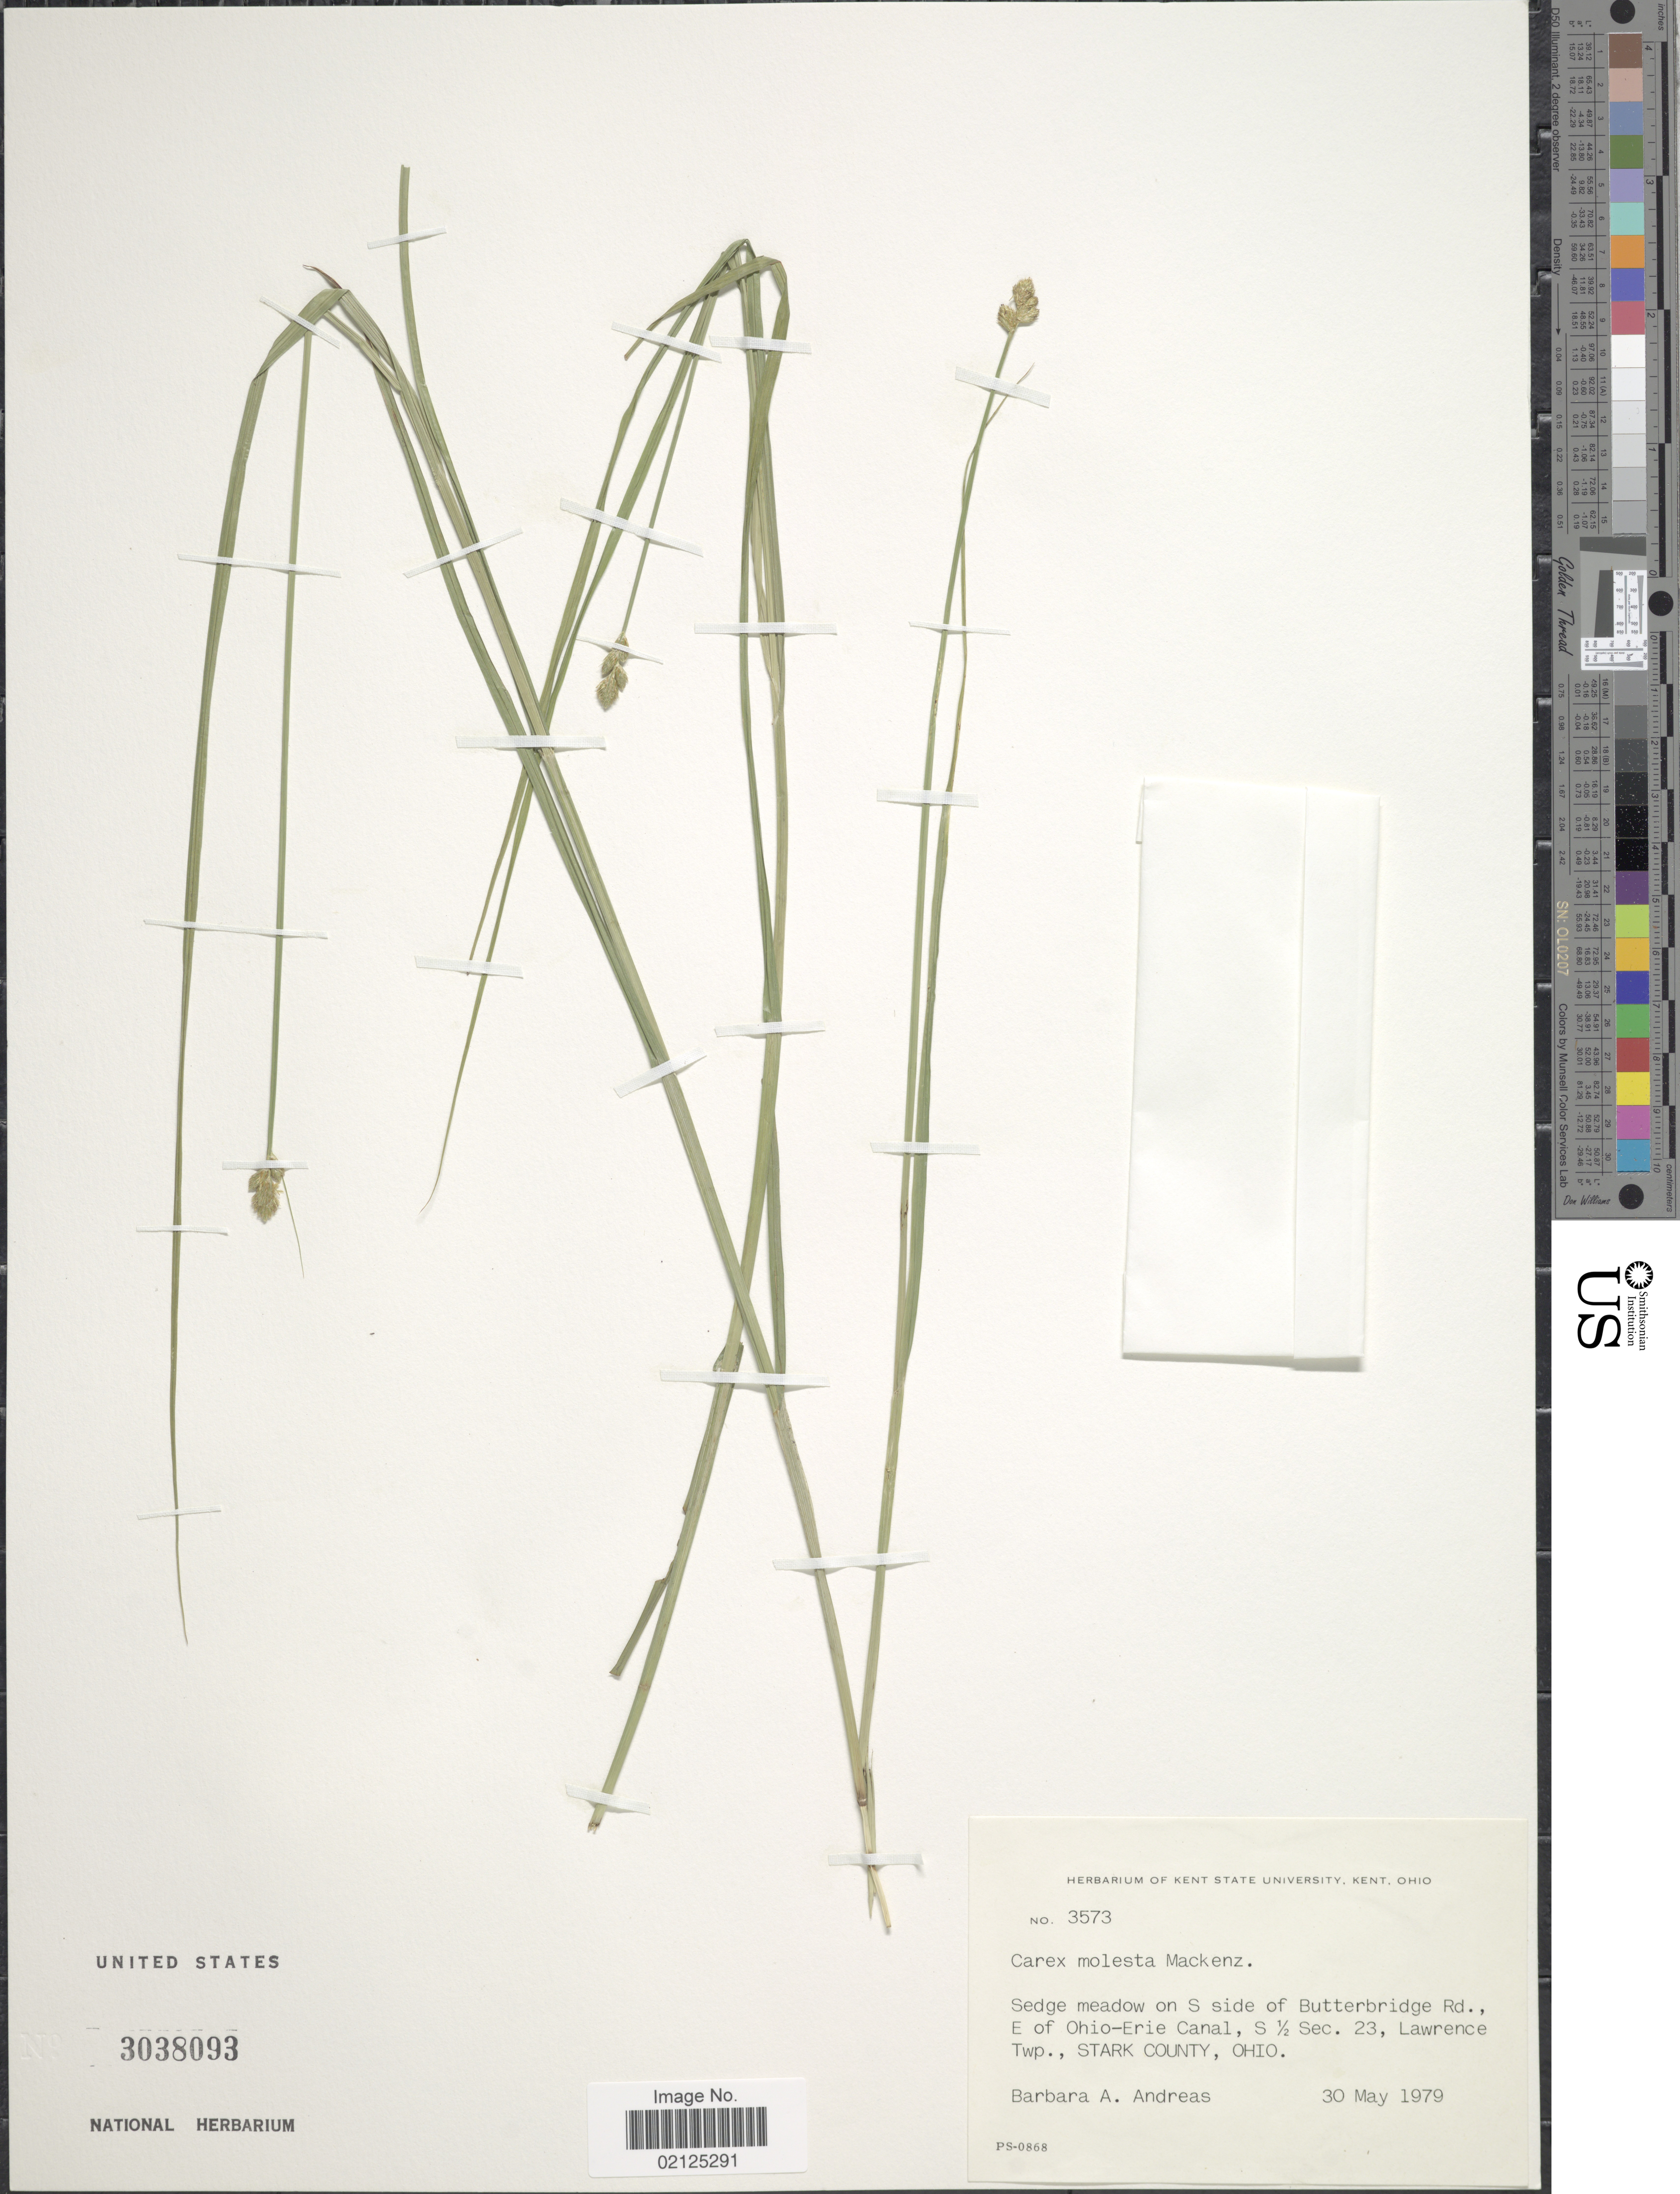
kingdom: Plantae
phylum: Tracheophyta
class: Liliopsida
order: Poales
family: Cyperaceae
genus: Carex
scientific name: Carex molesta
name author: Mack.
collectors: B. A. Andreas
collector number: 3573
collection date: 1979-05-30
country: United States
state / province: Ohio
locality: Sedge meadow on S side of Butterbridge Rd., E of Ohio-Erie Canal, S ½ Sec. 23, Lawrence Twp., Stark County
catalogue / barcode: US 3038093